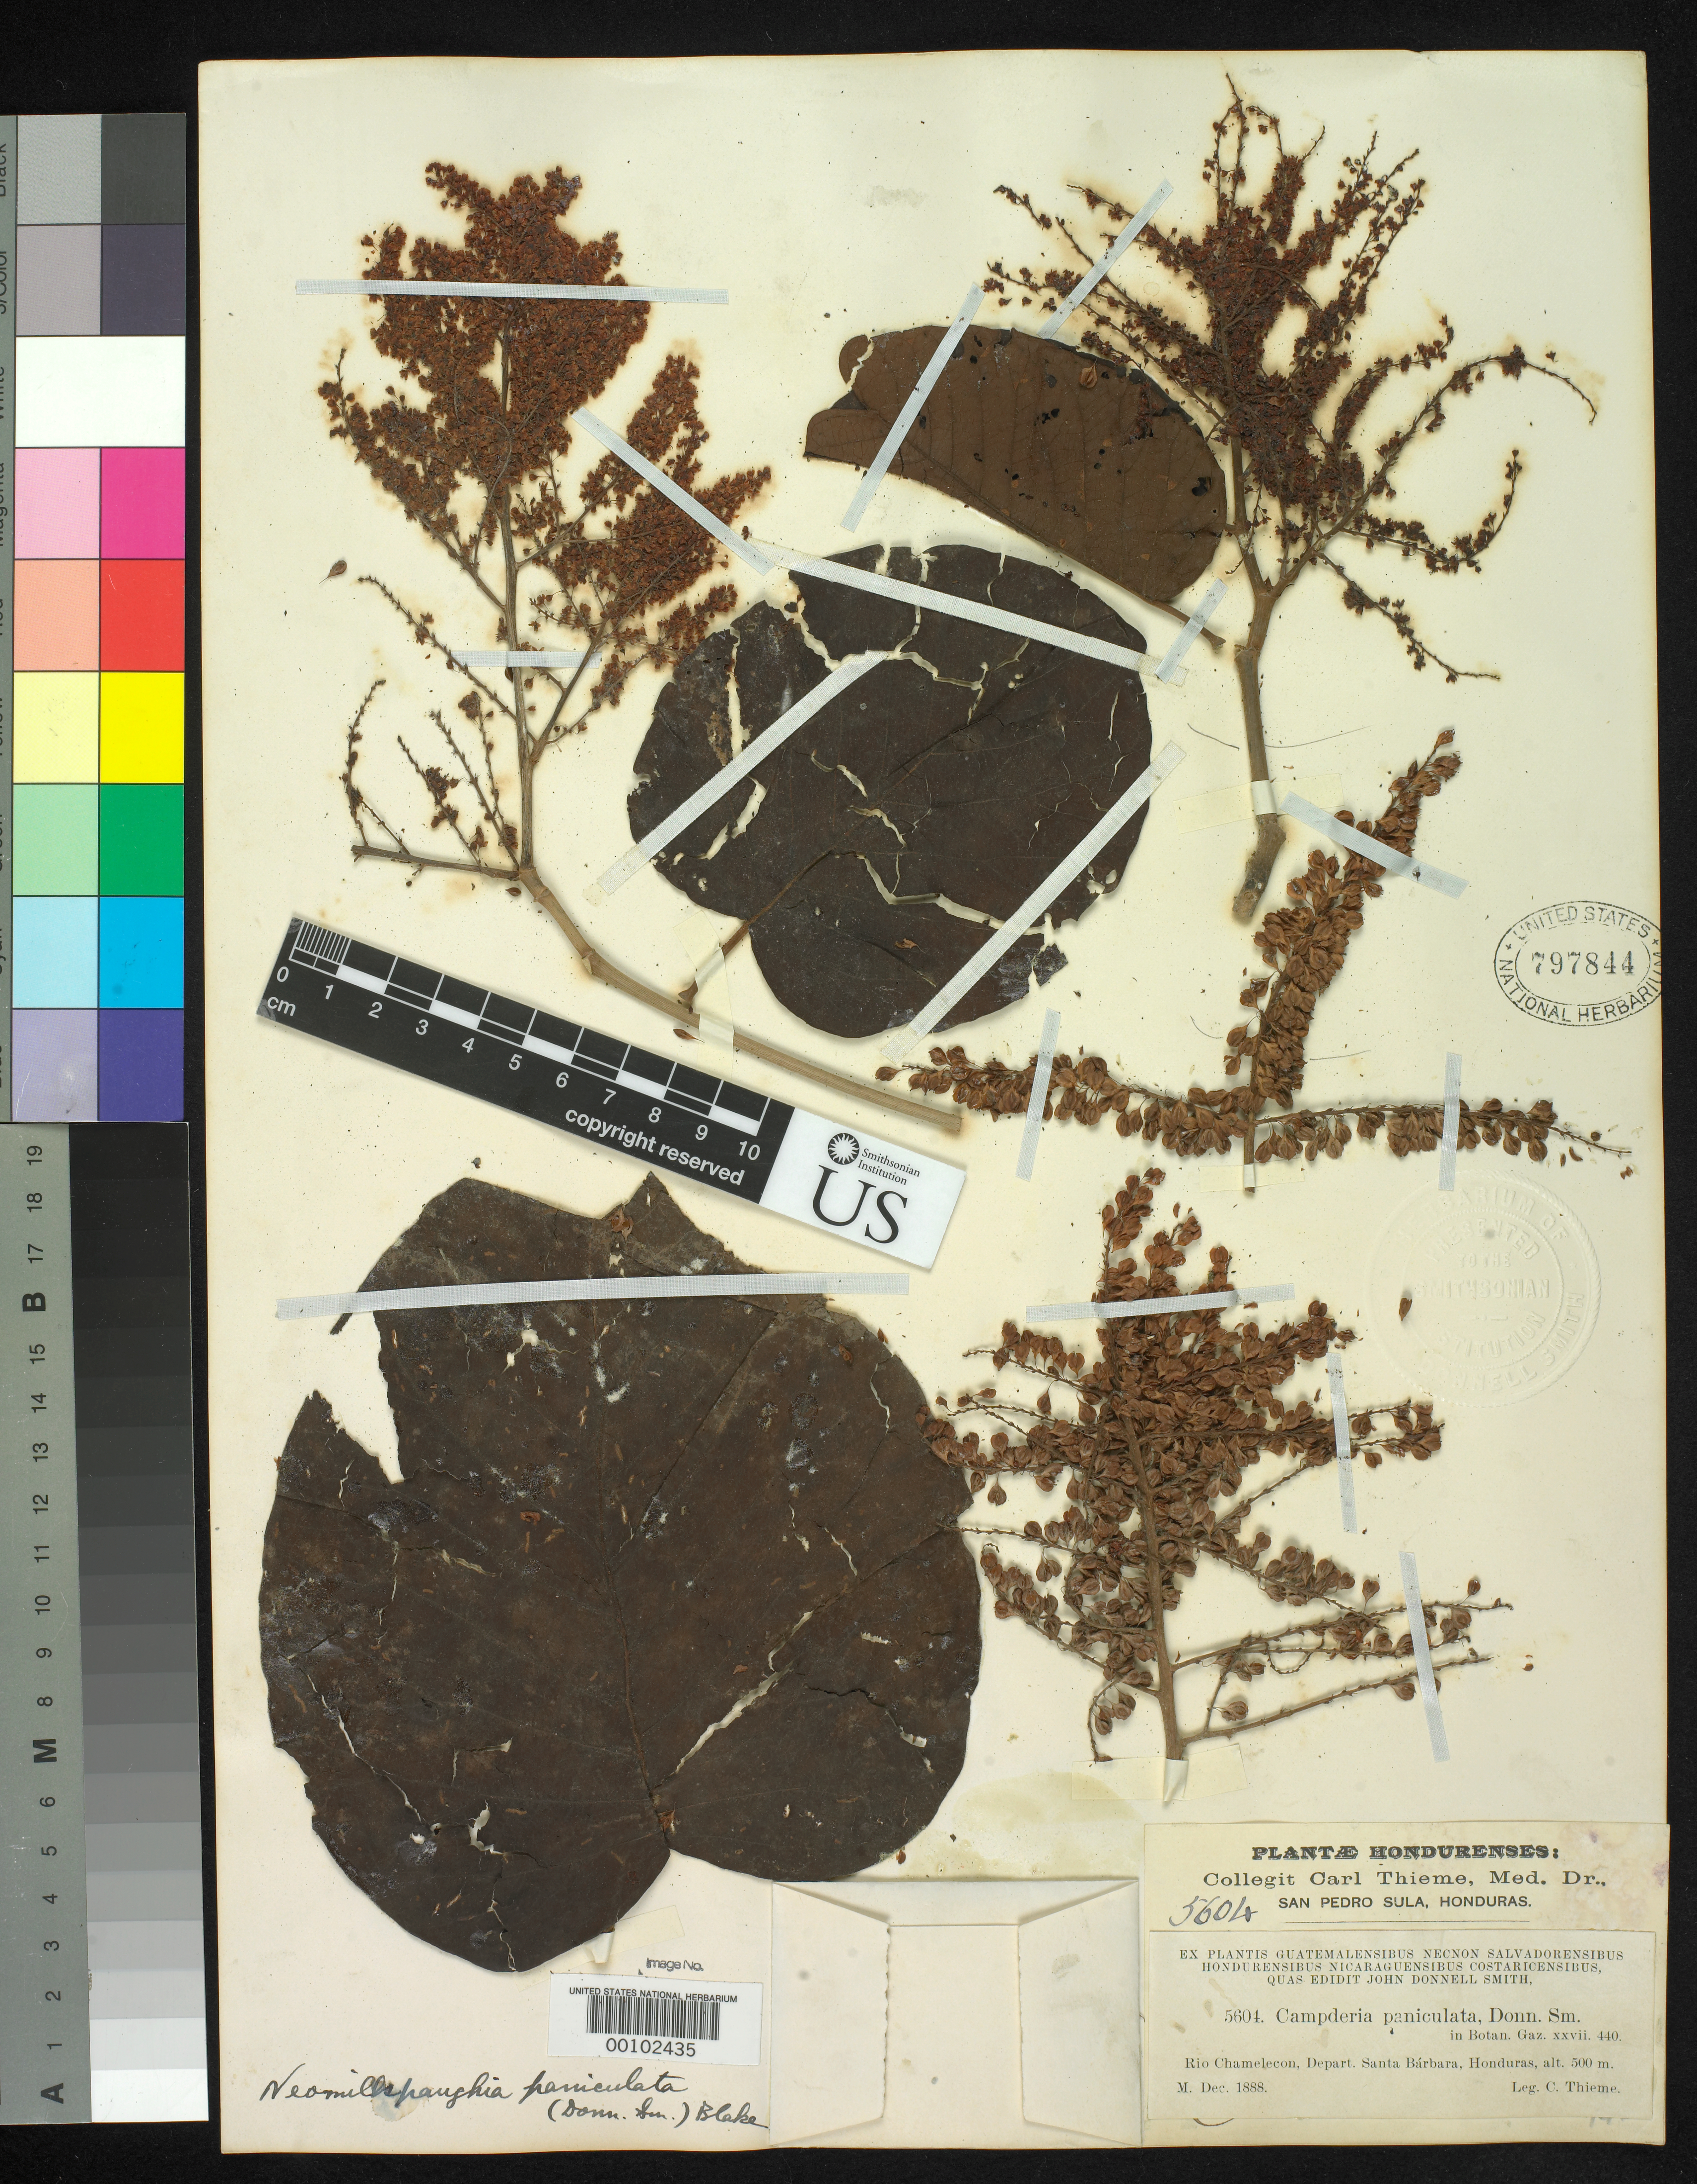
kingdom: Plantae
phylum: Tracheophyta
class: Magnoliopsida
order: Caryophyllales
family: Polygonaceae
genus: Campderia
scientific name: Campderia paniculata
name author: Donn. Sm.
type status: Type Collection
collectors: C. Thieme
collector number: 5604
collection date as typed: Dec 1888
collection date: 1888-12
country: Honduras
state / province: Santa Bárbara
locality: Rio Chamelecon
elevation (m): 500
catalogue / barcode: US 797844